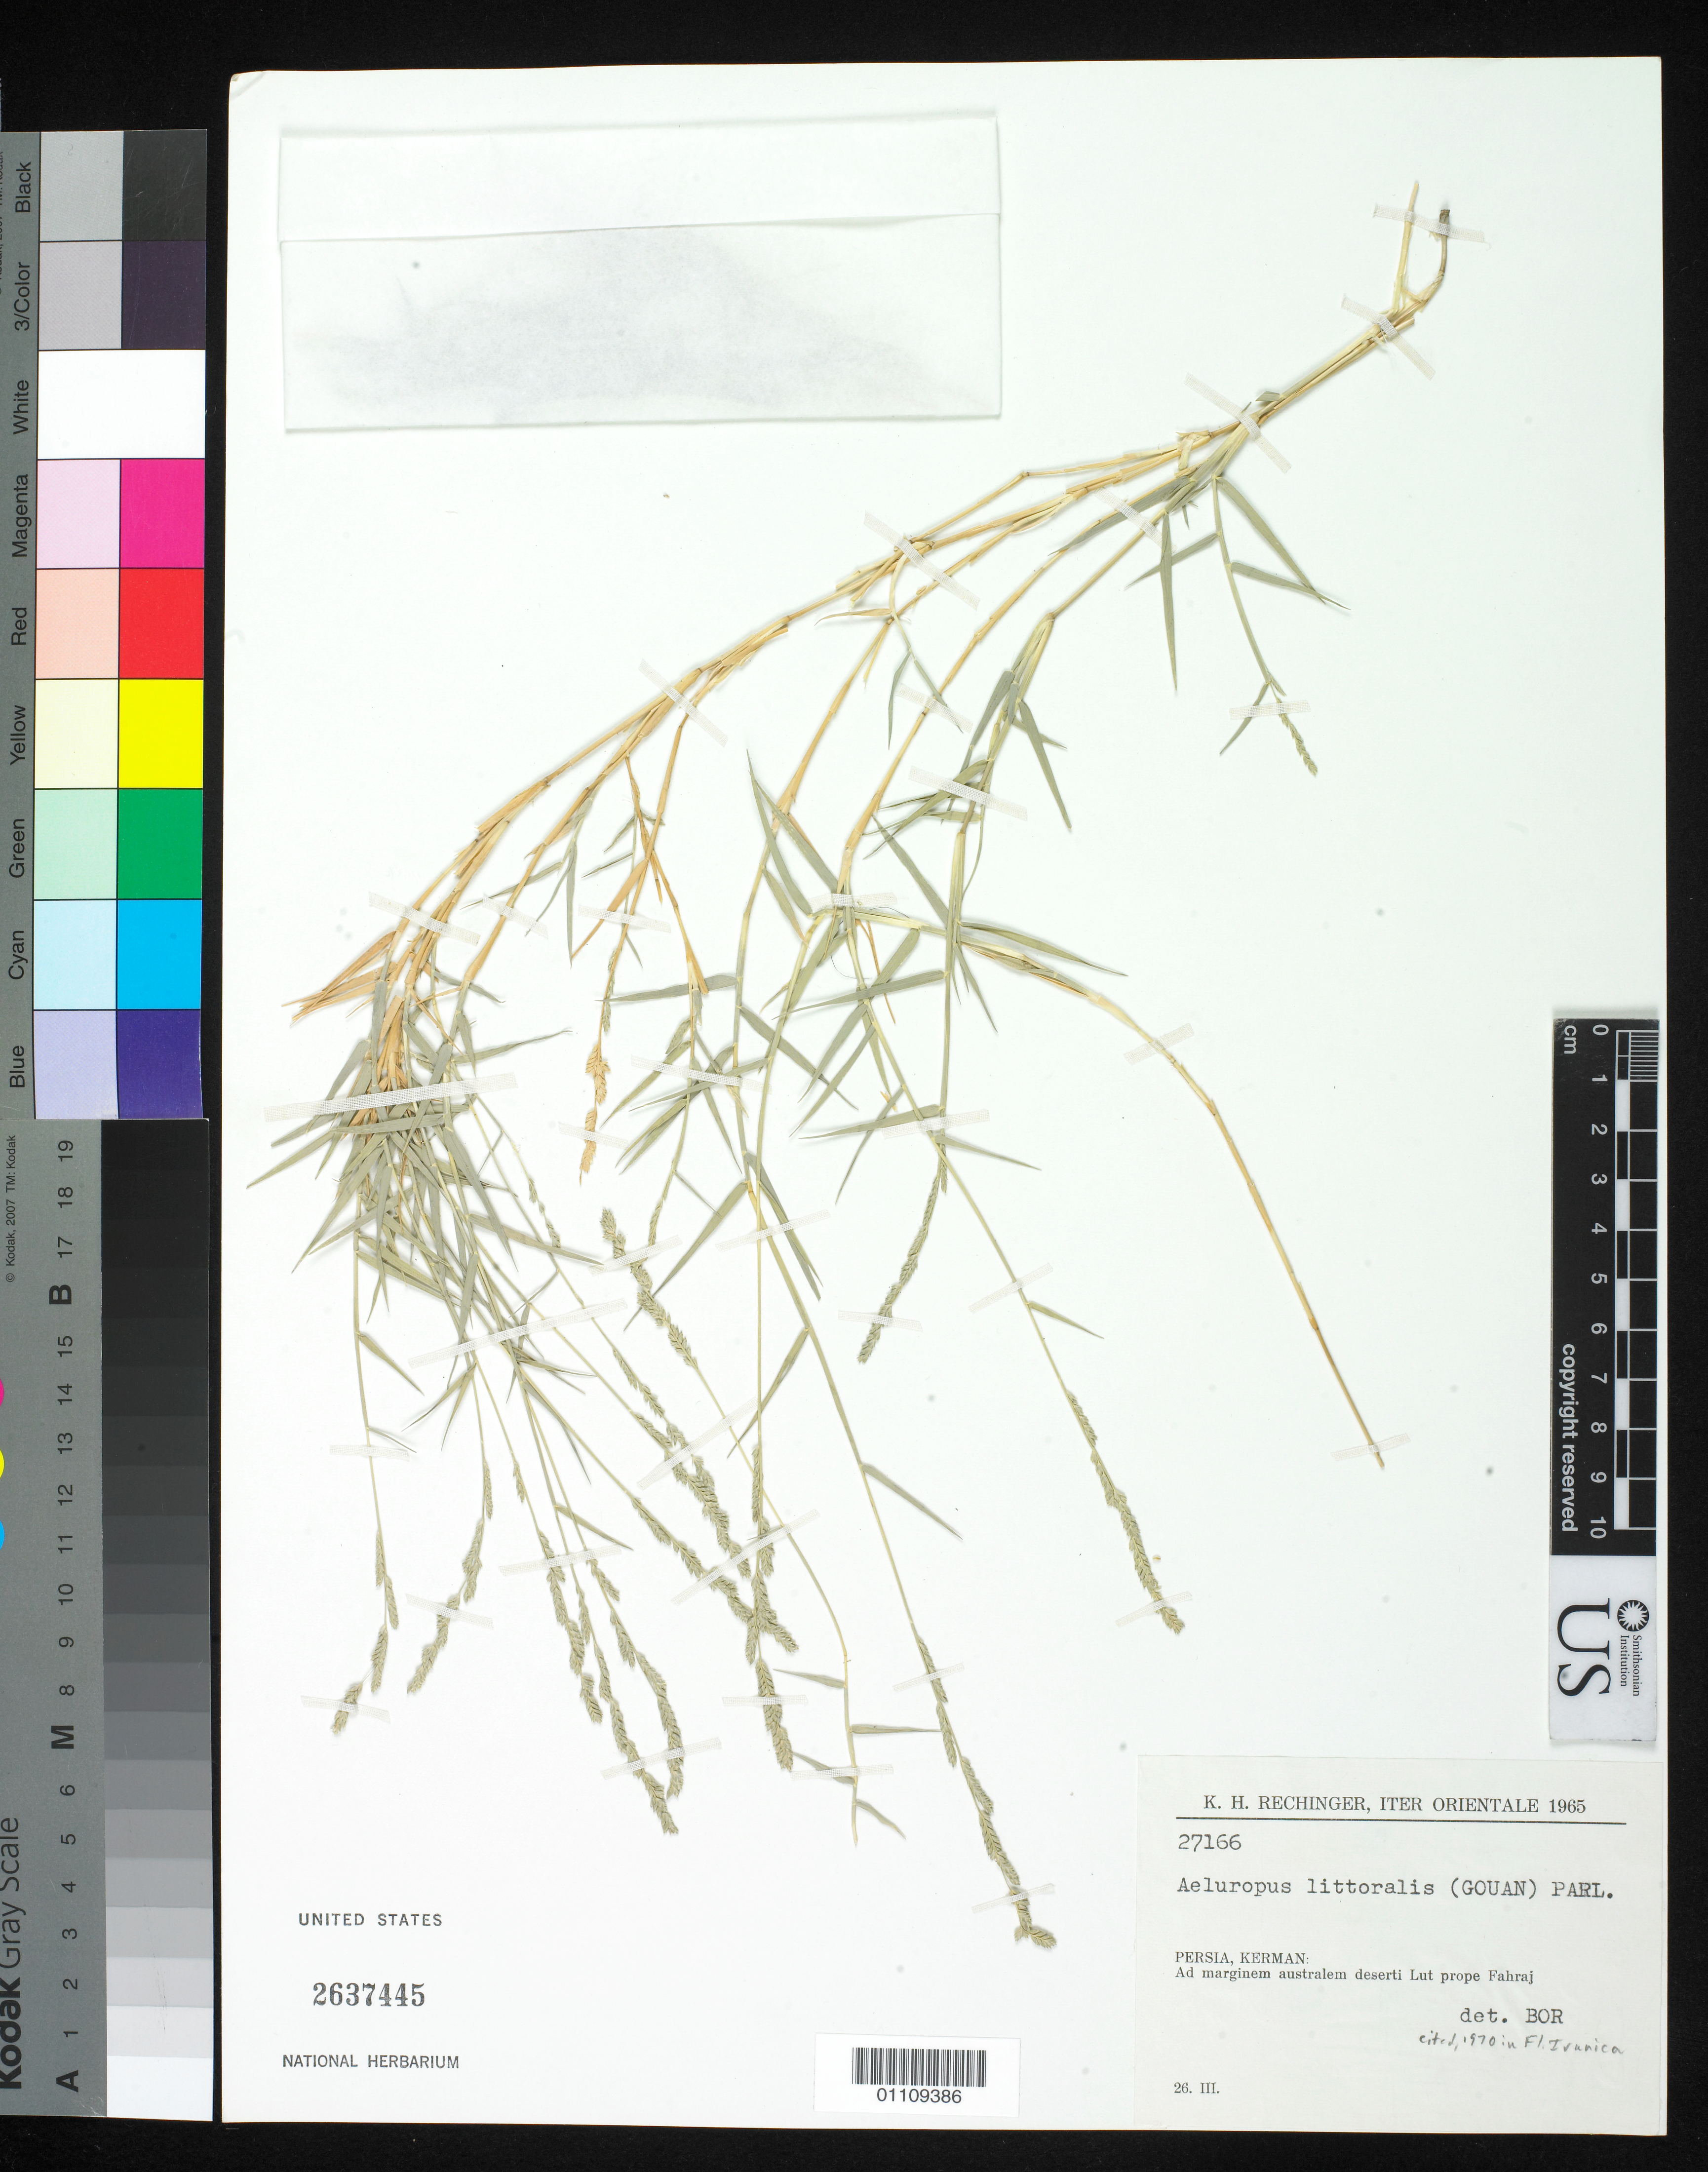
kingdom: Plantae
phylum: Tracheophyta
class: Liliopsida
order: Poales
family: Poaceae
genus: Aeluropus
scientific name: Aeluropus littoralis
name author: (Gouan) Parl.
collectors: K. H. Rechinger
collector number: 27166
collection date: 1965-03-26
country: Iran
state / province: Kerman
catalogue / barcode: US 2637445